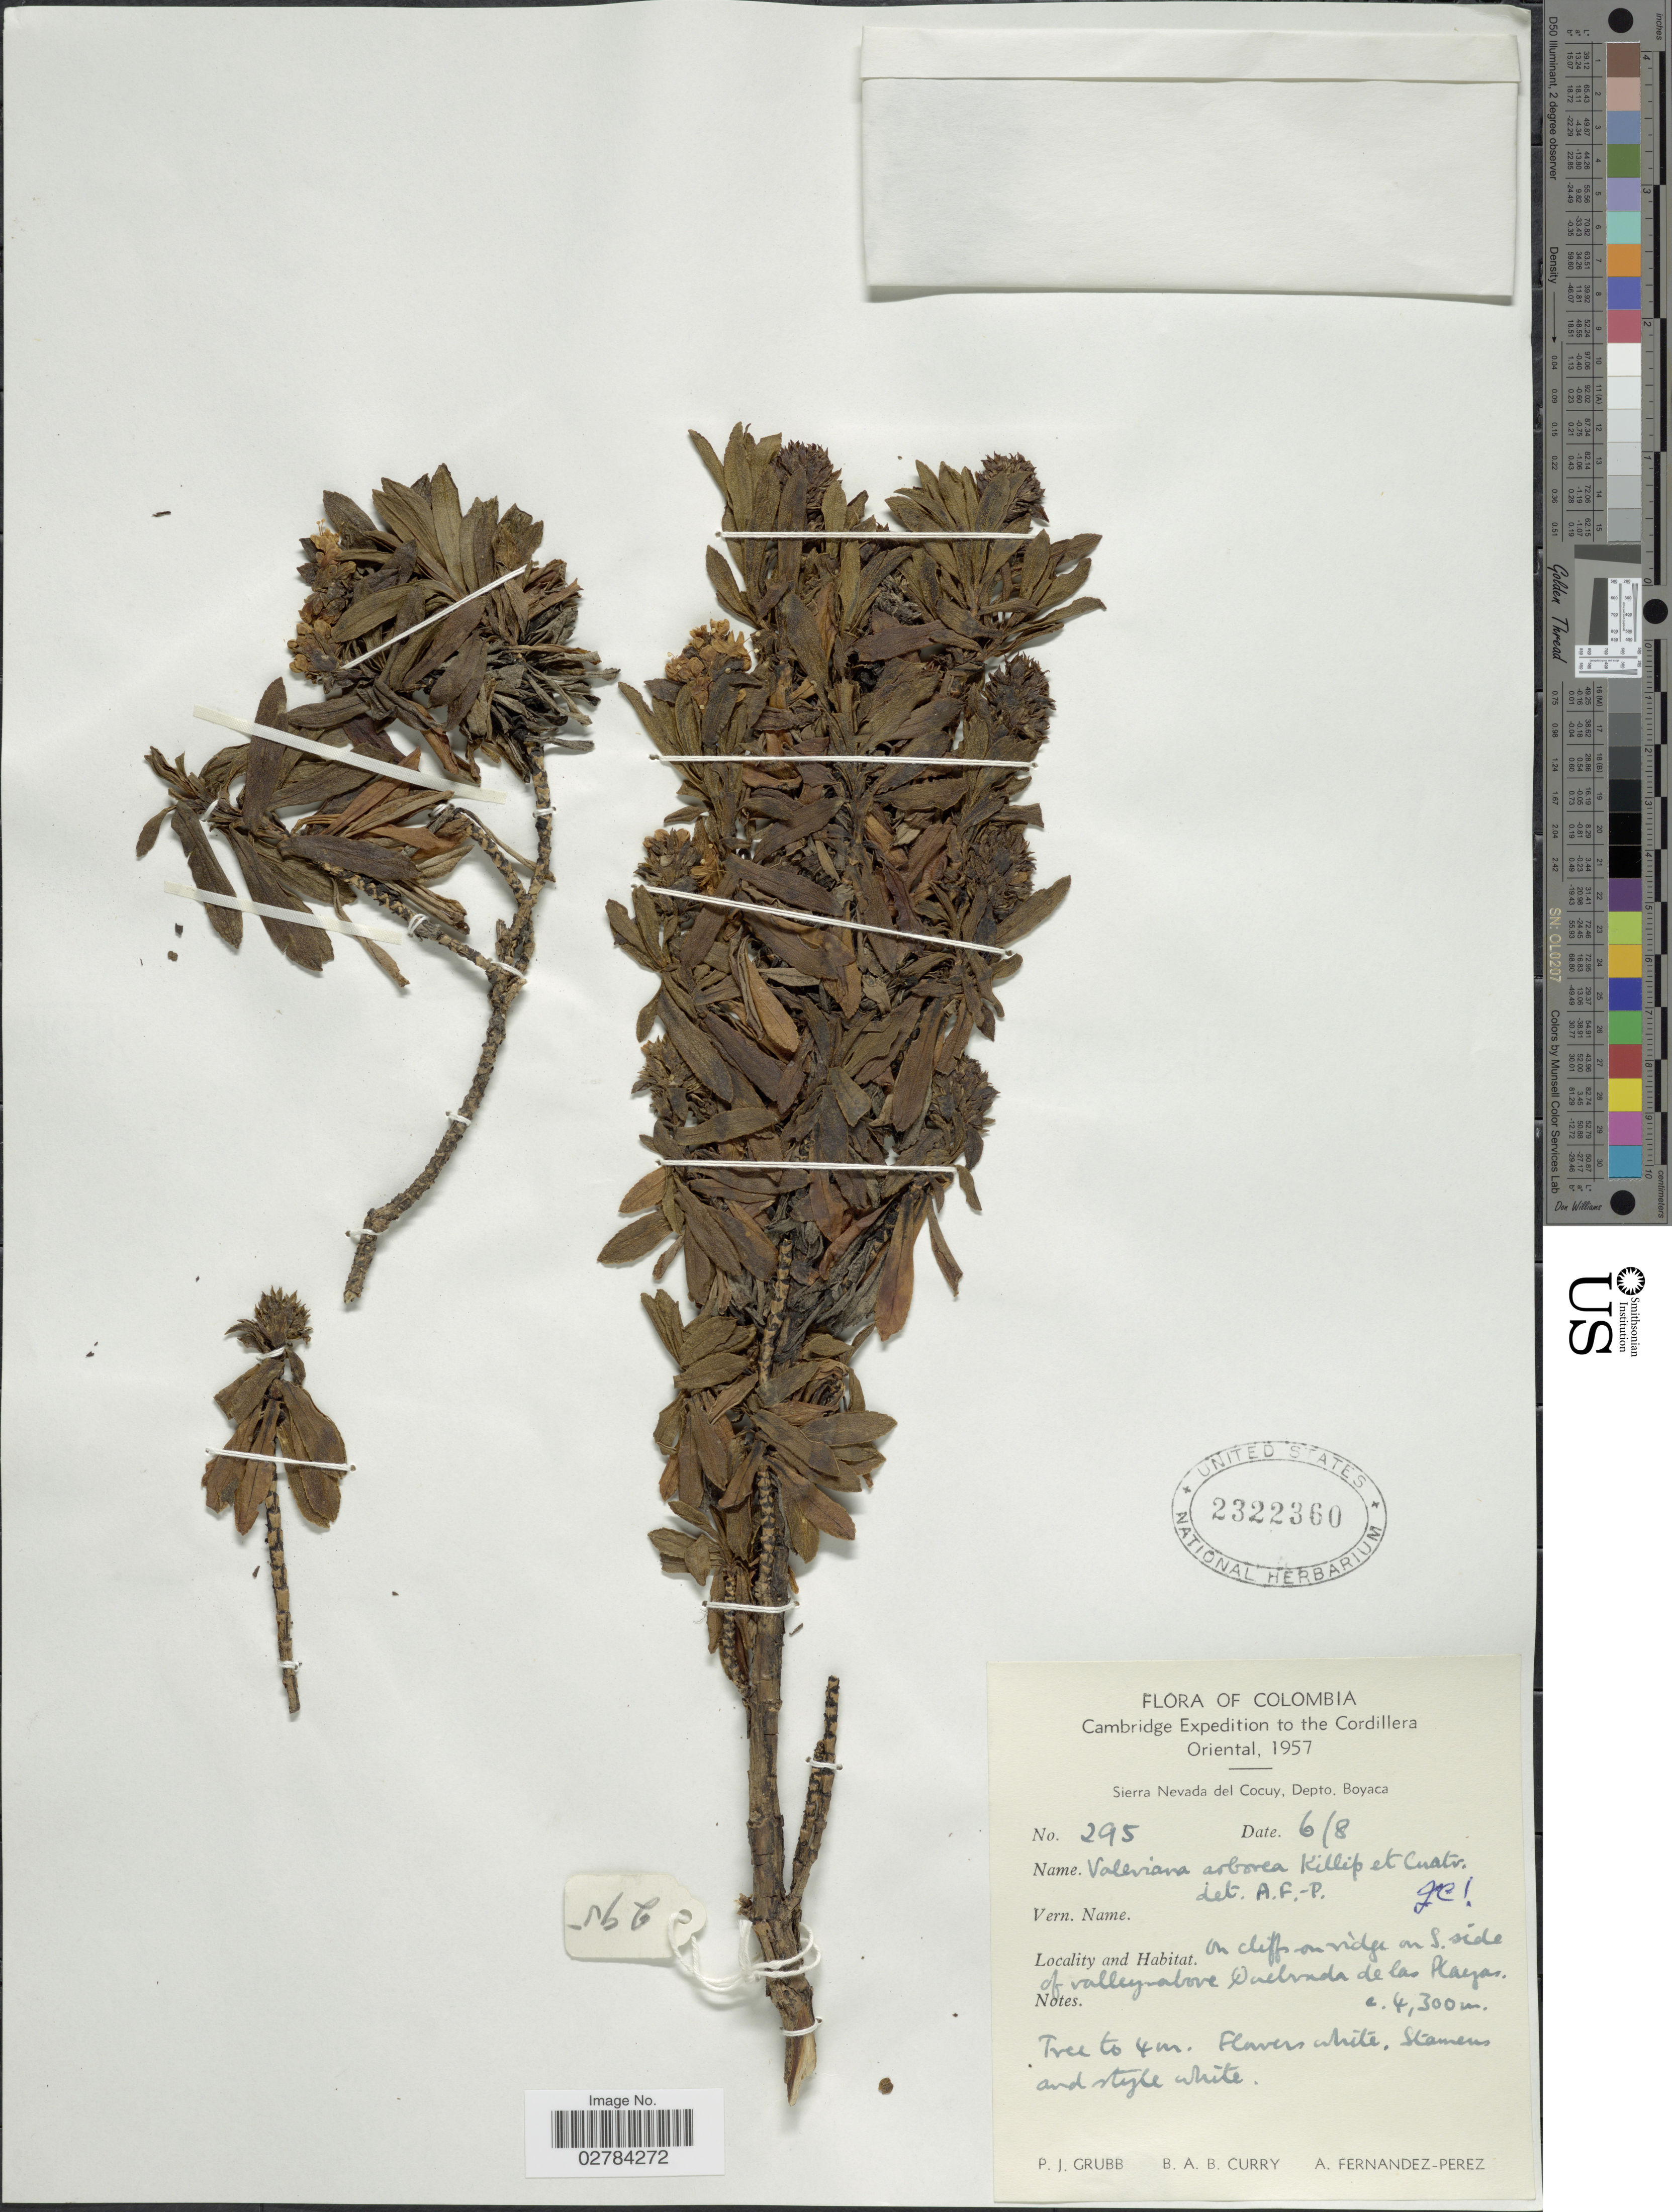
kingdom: Plantae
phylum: Tracheophyta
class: Magnoliopsida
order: Dipsacales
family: Caprifoliaceae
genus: Valeriana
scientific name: Valeriana arborea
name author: Killip & Cuatrec.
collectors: P. J. Grubb, B. A. B. Curry & A. Fernández-Pérez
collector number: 295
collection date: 1957-08-06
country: Colombia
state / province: Boyacá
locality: Cordillera Oriental. Sierra Nevada del Cocuy, Depto. Boyaca. On cliffs on ridge on S. side of valley above Quebrada de las Playa.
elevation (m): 4300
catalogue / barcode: US 2322360